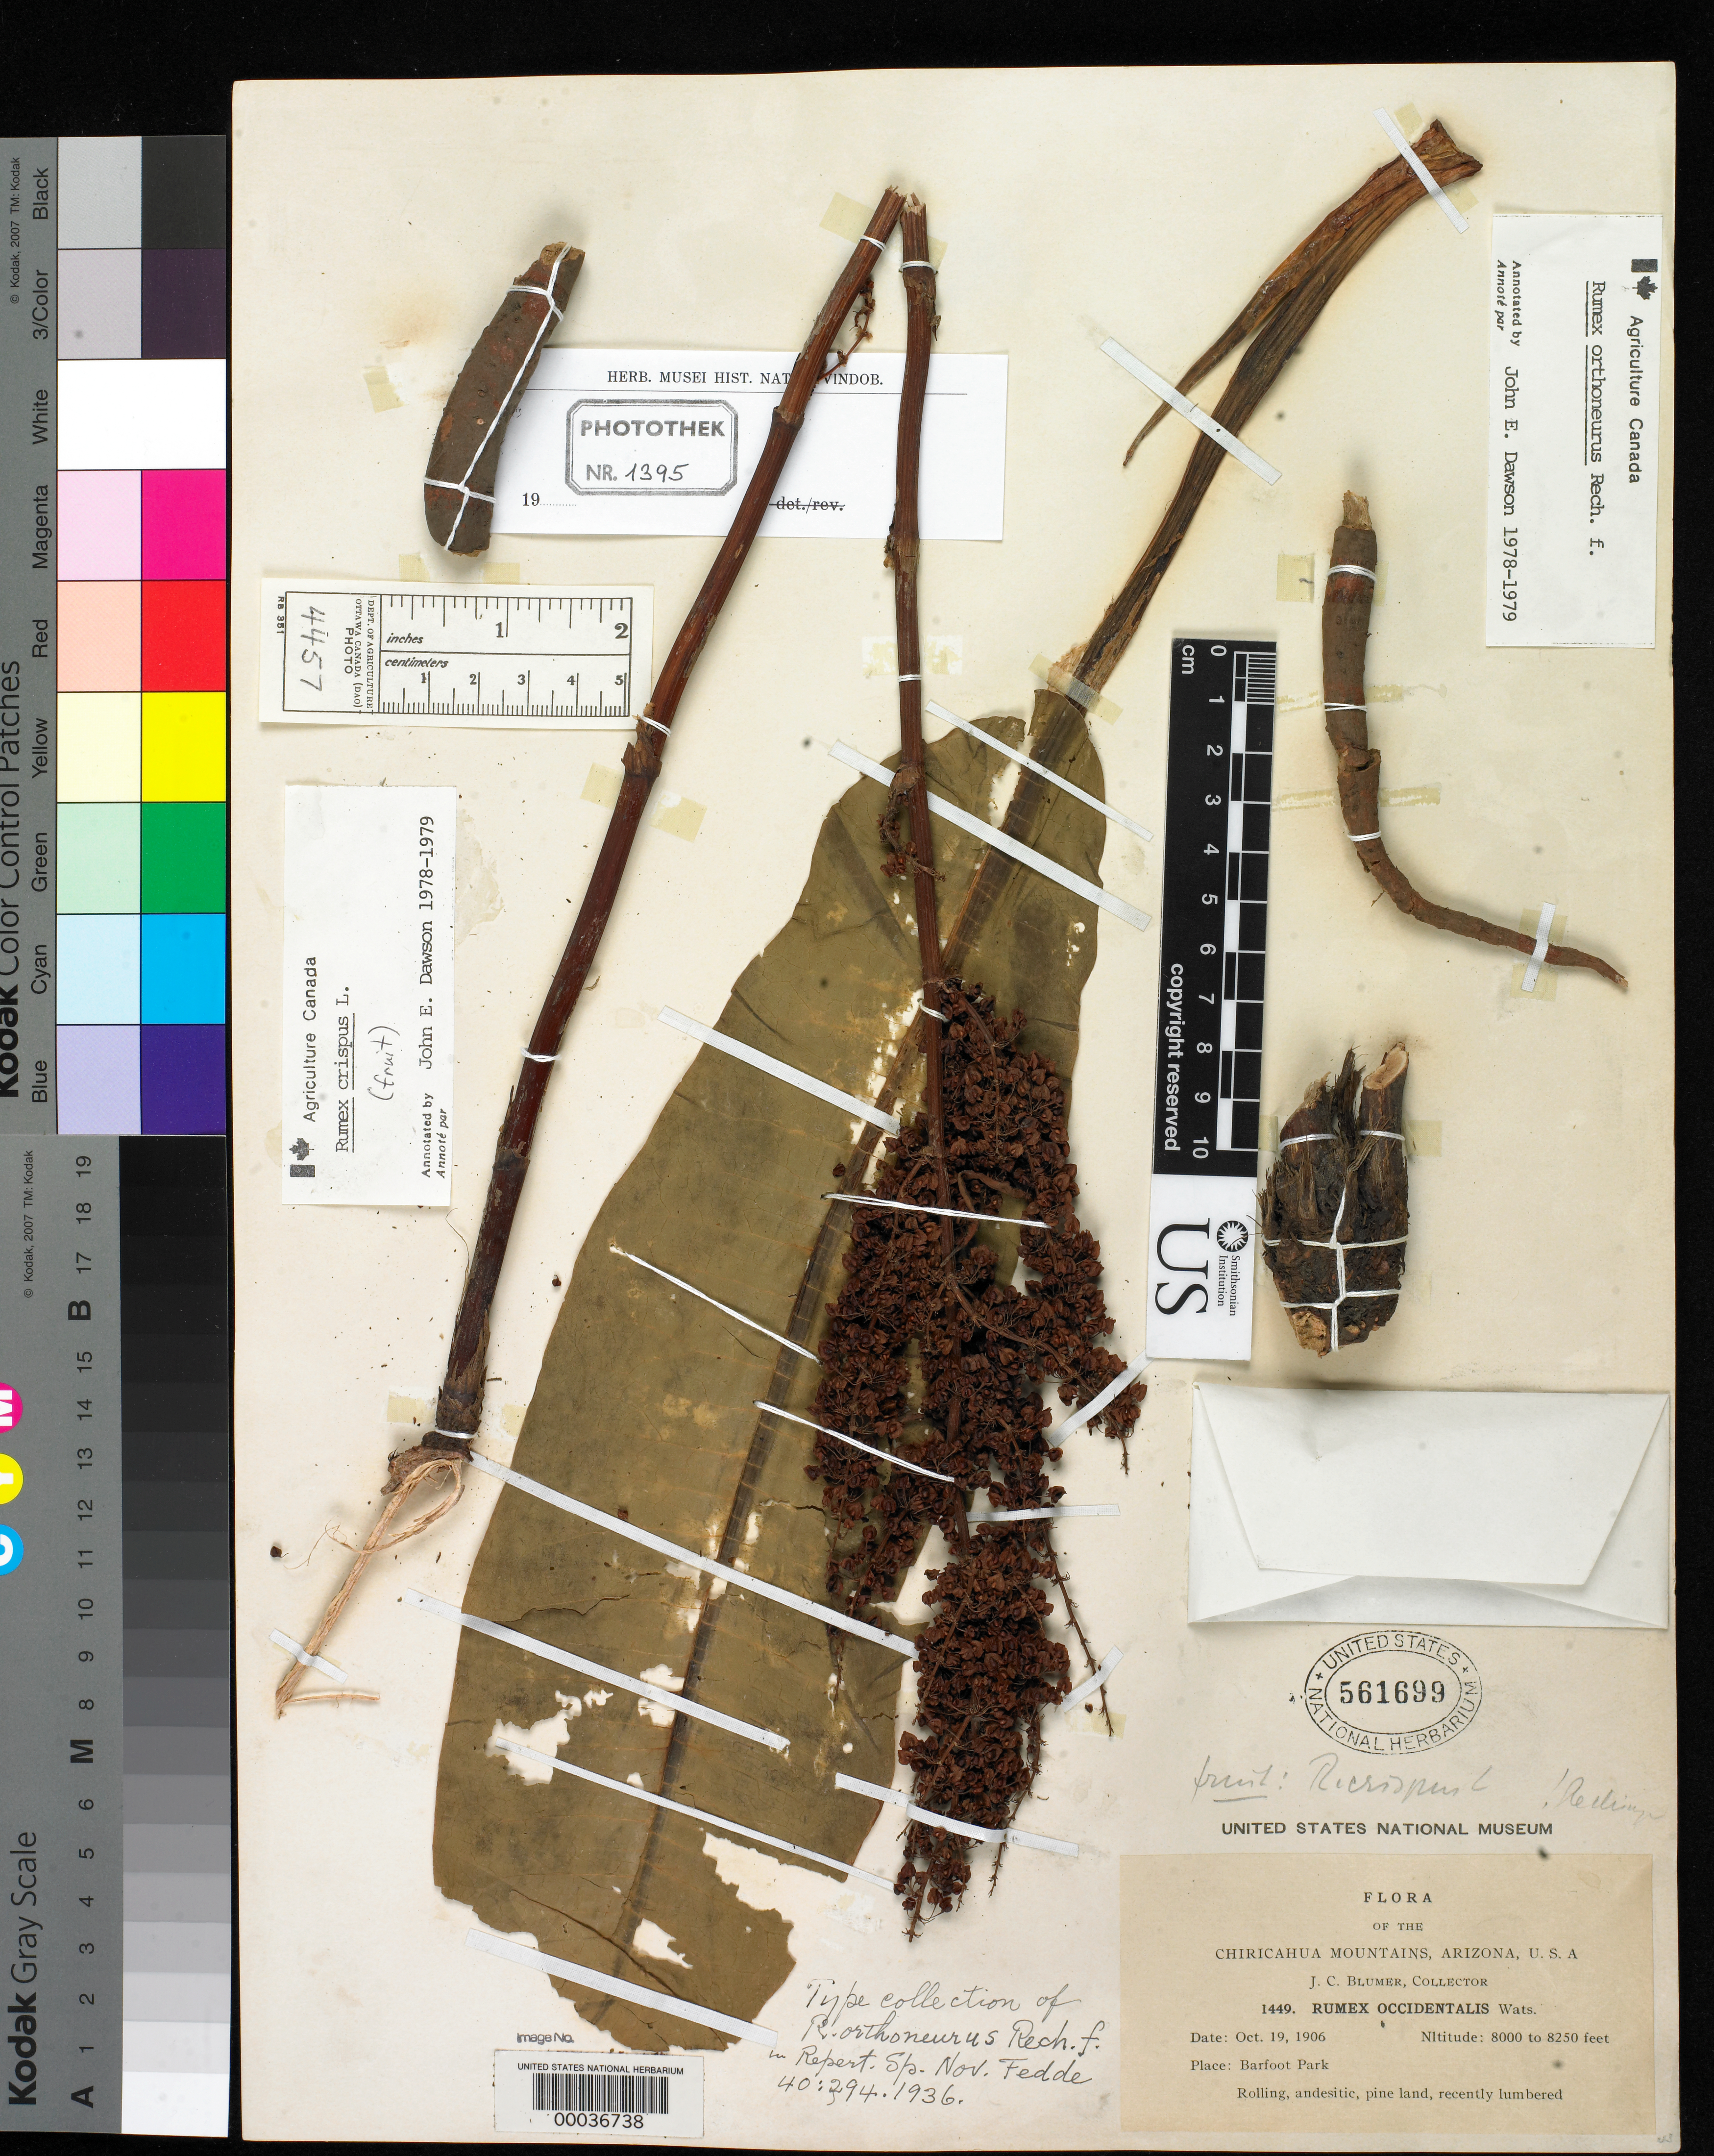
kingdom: Plantae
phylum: Tracheophyta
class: Magnoliopsida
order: Caryophyllales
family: Polygonaceae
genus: Rumex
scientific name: Rumex orthoneurus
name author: Rech. f.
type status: Isolectotype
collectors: J. C. Blumer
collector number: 1449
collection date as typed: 19 Oct 1906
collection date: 1906-10-19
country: United States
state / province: Arizona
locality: Chiricahua Mountains, Barfoot Park.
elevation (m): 2438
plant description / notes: Fruit on this sheet is Rumex crispus.; Apparently a mixed collection; lectotype is leaf only (see Reveal & Atha 2010 for discussion).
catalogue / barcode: US 561699